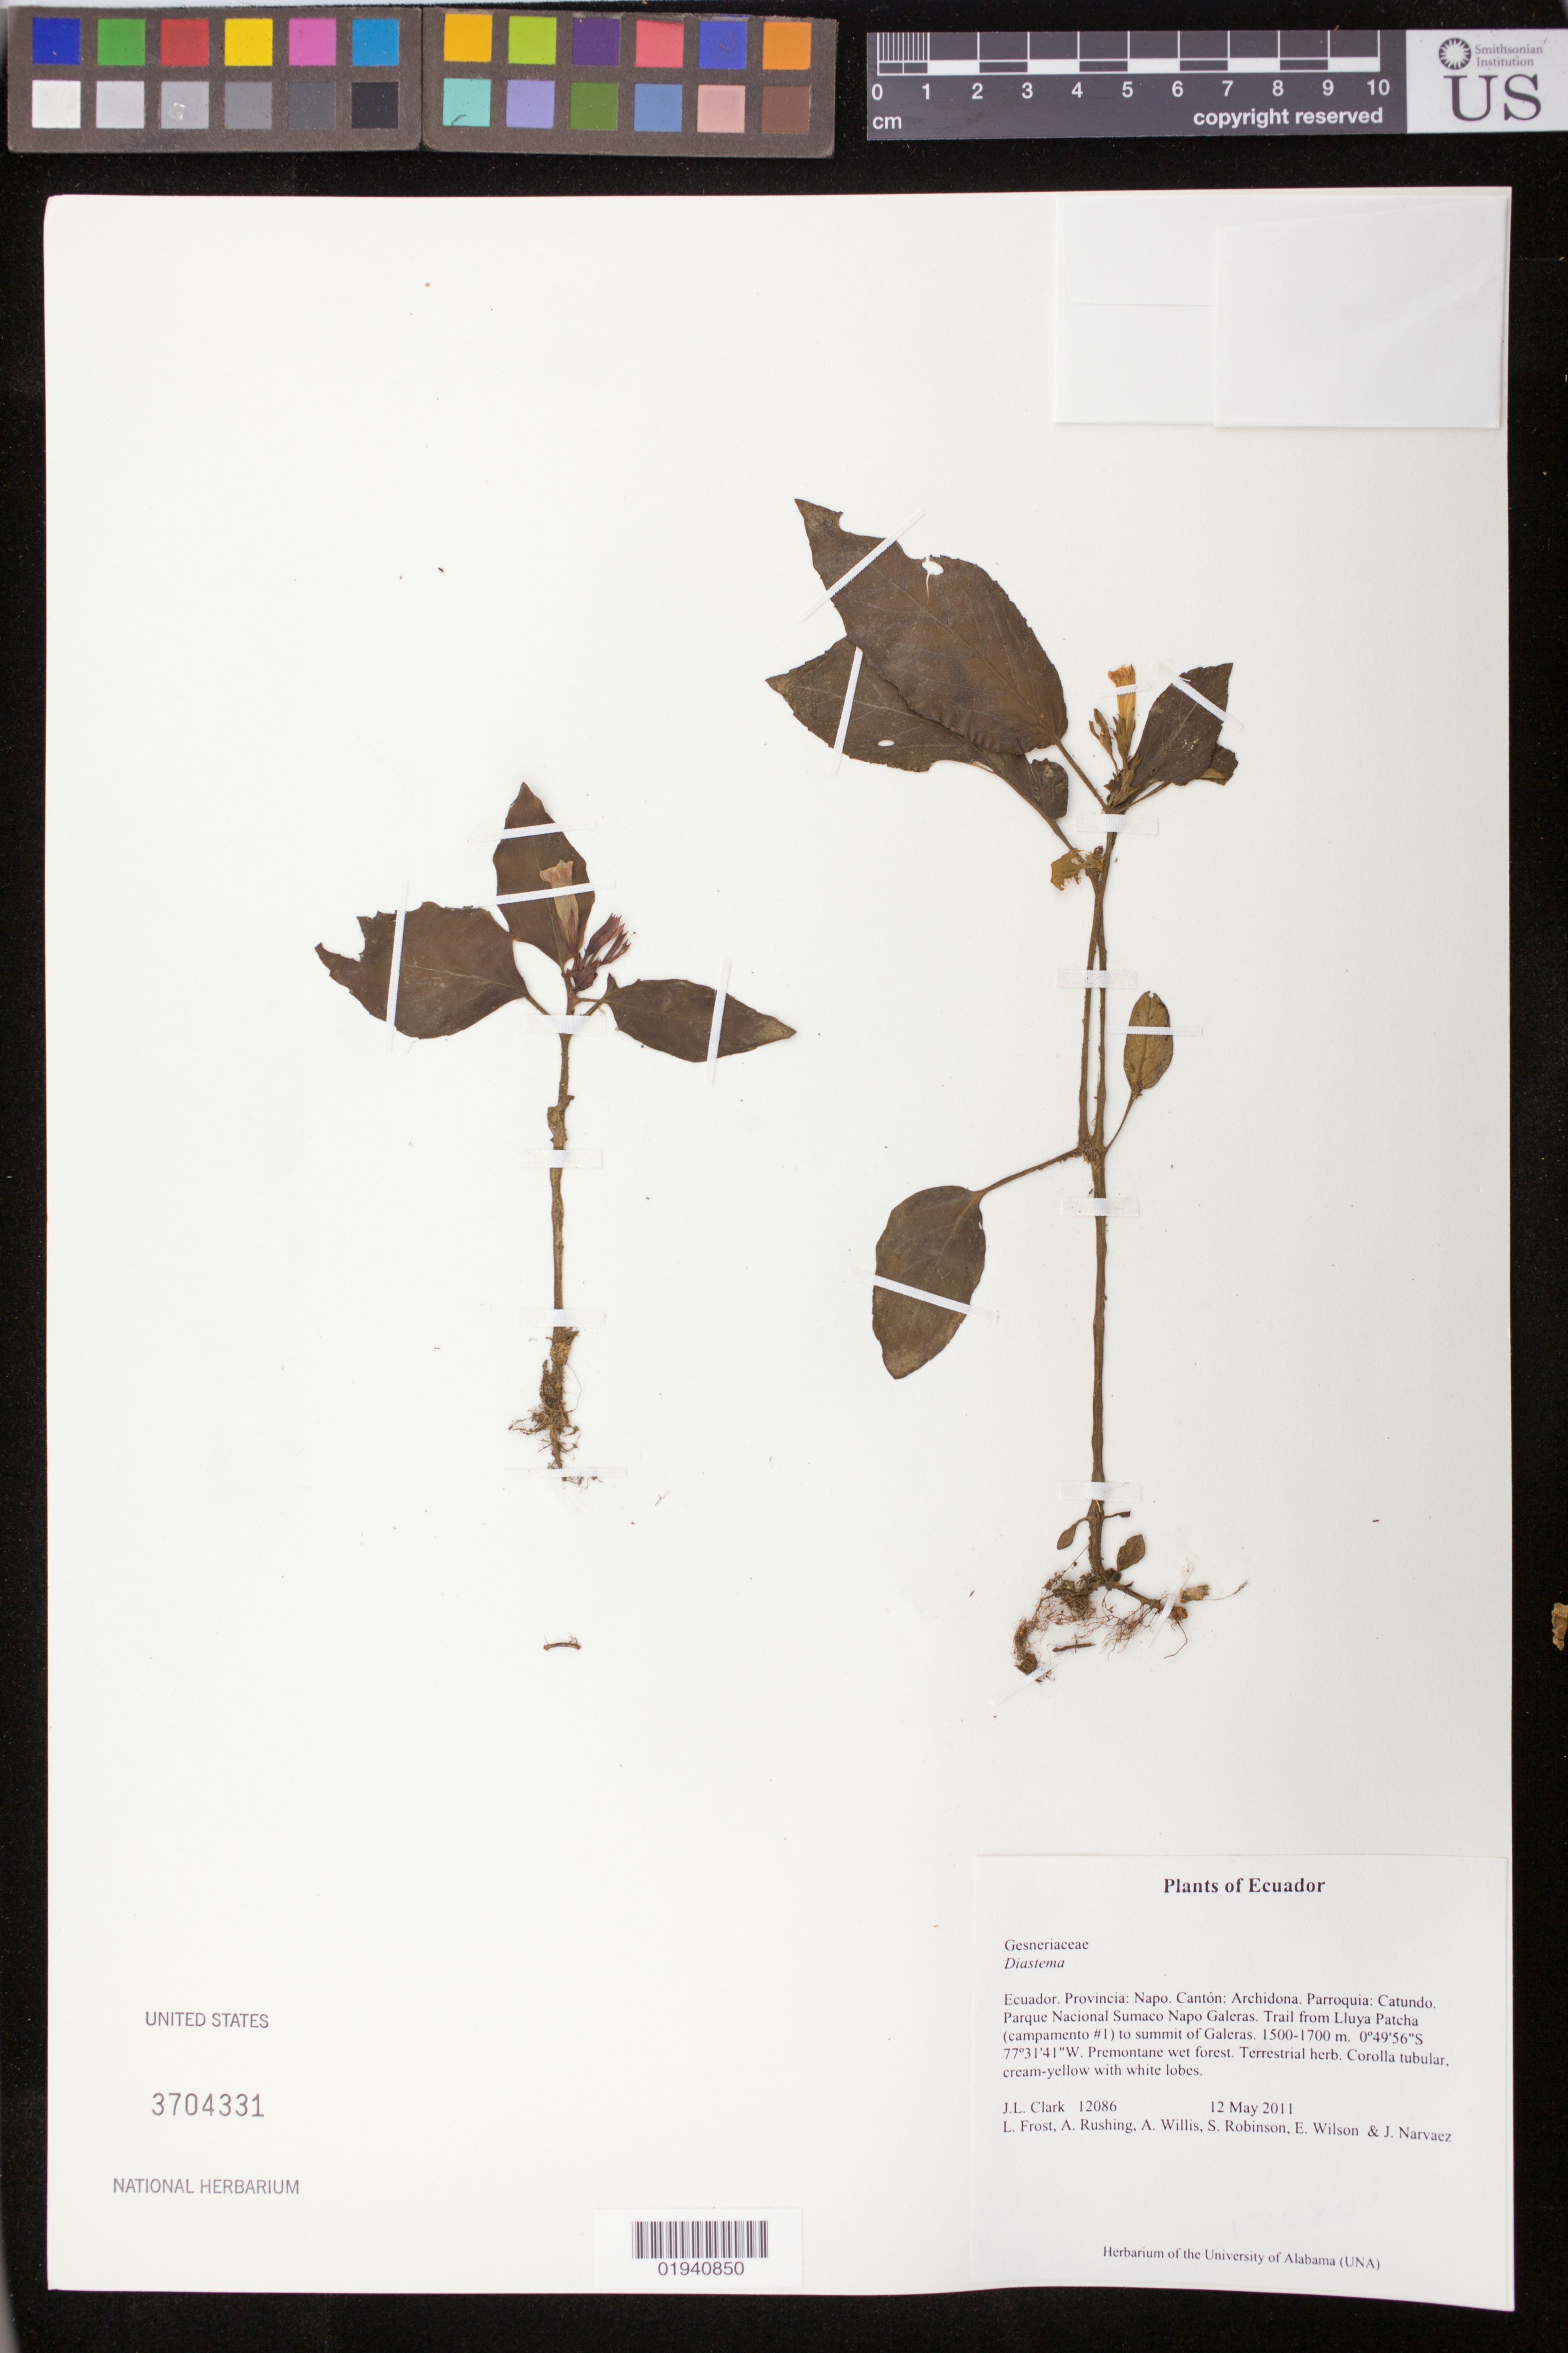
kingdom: Plantae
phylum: Tracheophyta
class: Magnoliopsida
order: Lamiales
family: Gesneriaceae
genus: Diastema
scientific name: Diastema sp.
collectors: J. L. Clark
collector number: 12086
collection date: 2011-05-12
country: Ecuador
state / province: Napo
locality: Canton: Archidona. Parroquia Catundo. Parque National Sumaco Napo Galeras. Trail from Lluya Patcha (campamento #1) to summit of Galeras.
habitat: Premontane wet forest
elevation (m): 1500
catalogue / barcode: US 3704331